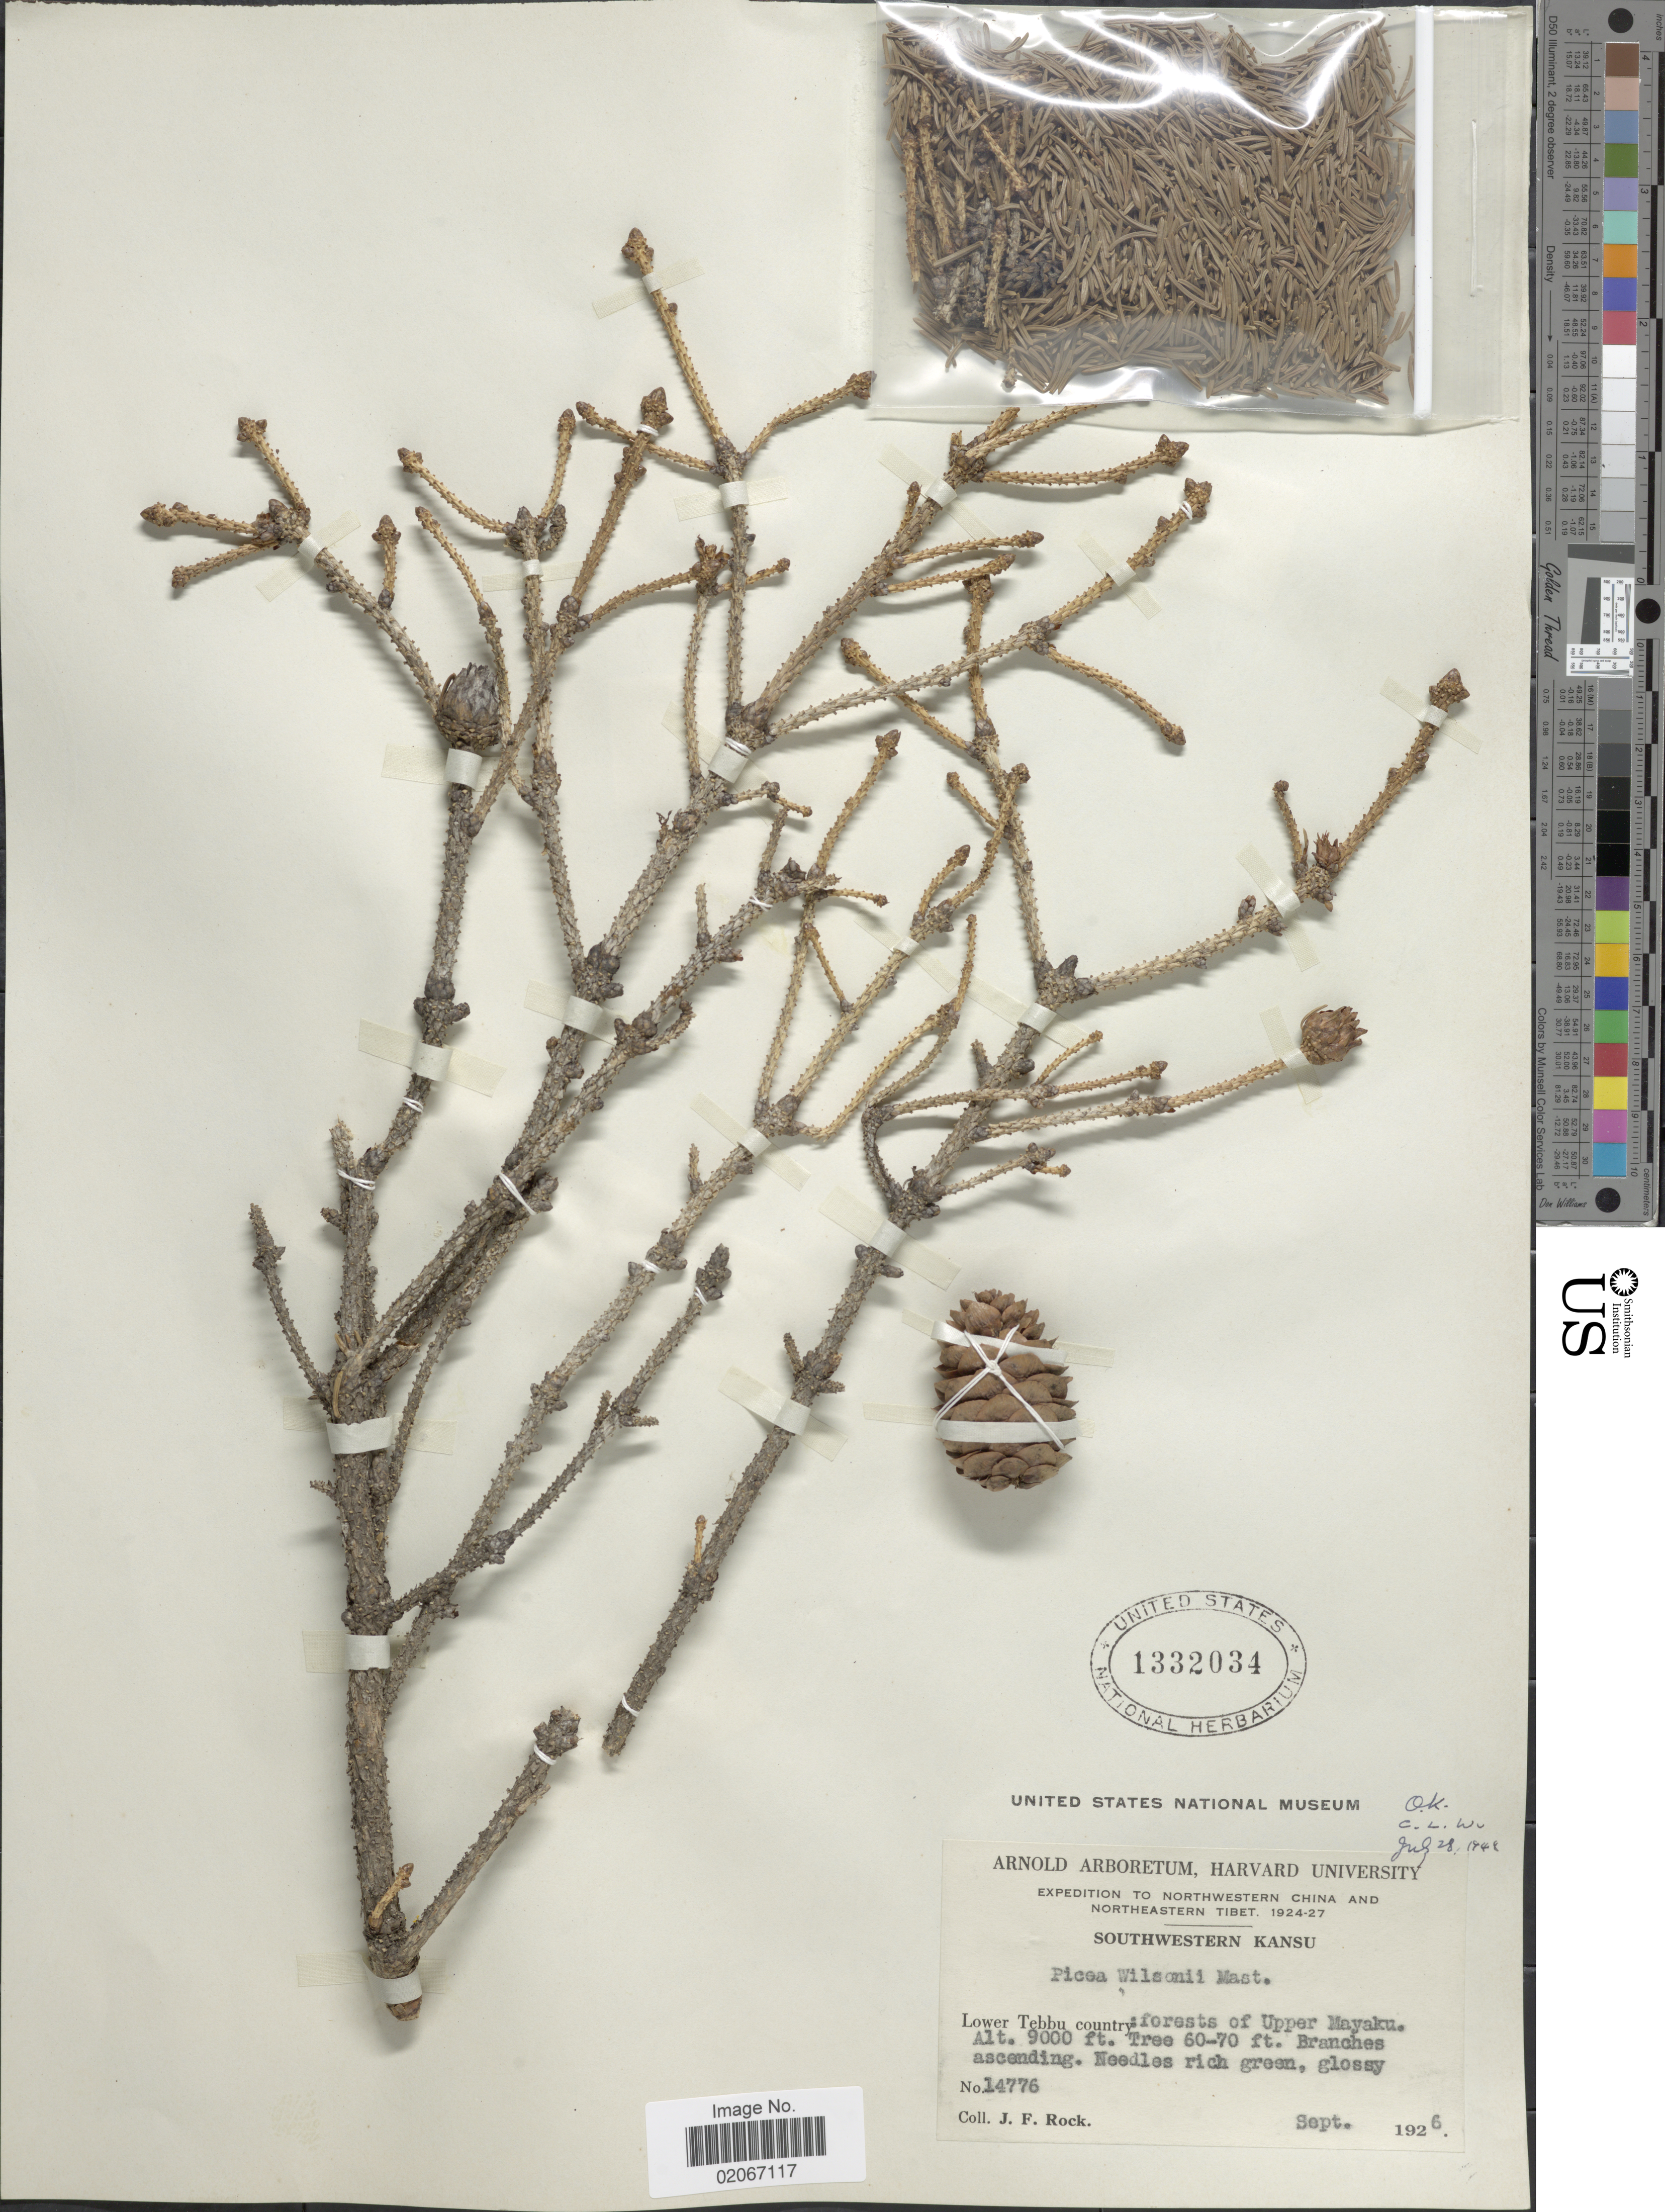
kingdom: Plantae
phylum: Tracheophyta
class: Pinopsida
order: Pinales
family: Pinaceae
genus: Picea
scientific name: Picea wilsonii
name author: Mast.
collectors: J. Rock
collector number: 14776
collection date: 1926-09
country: China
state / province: Gansu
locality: Northwestern China and Northeastern Tibet. Southwestern Kansu. Lower Tebbu country: forests of Upper Mayaku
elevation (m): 2743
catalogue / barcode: US 1332034